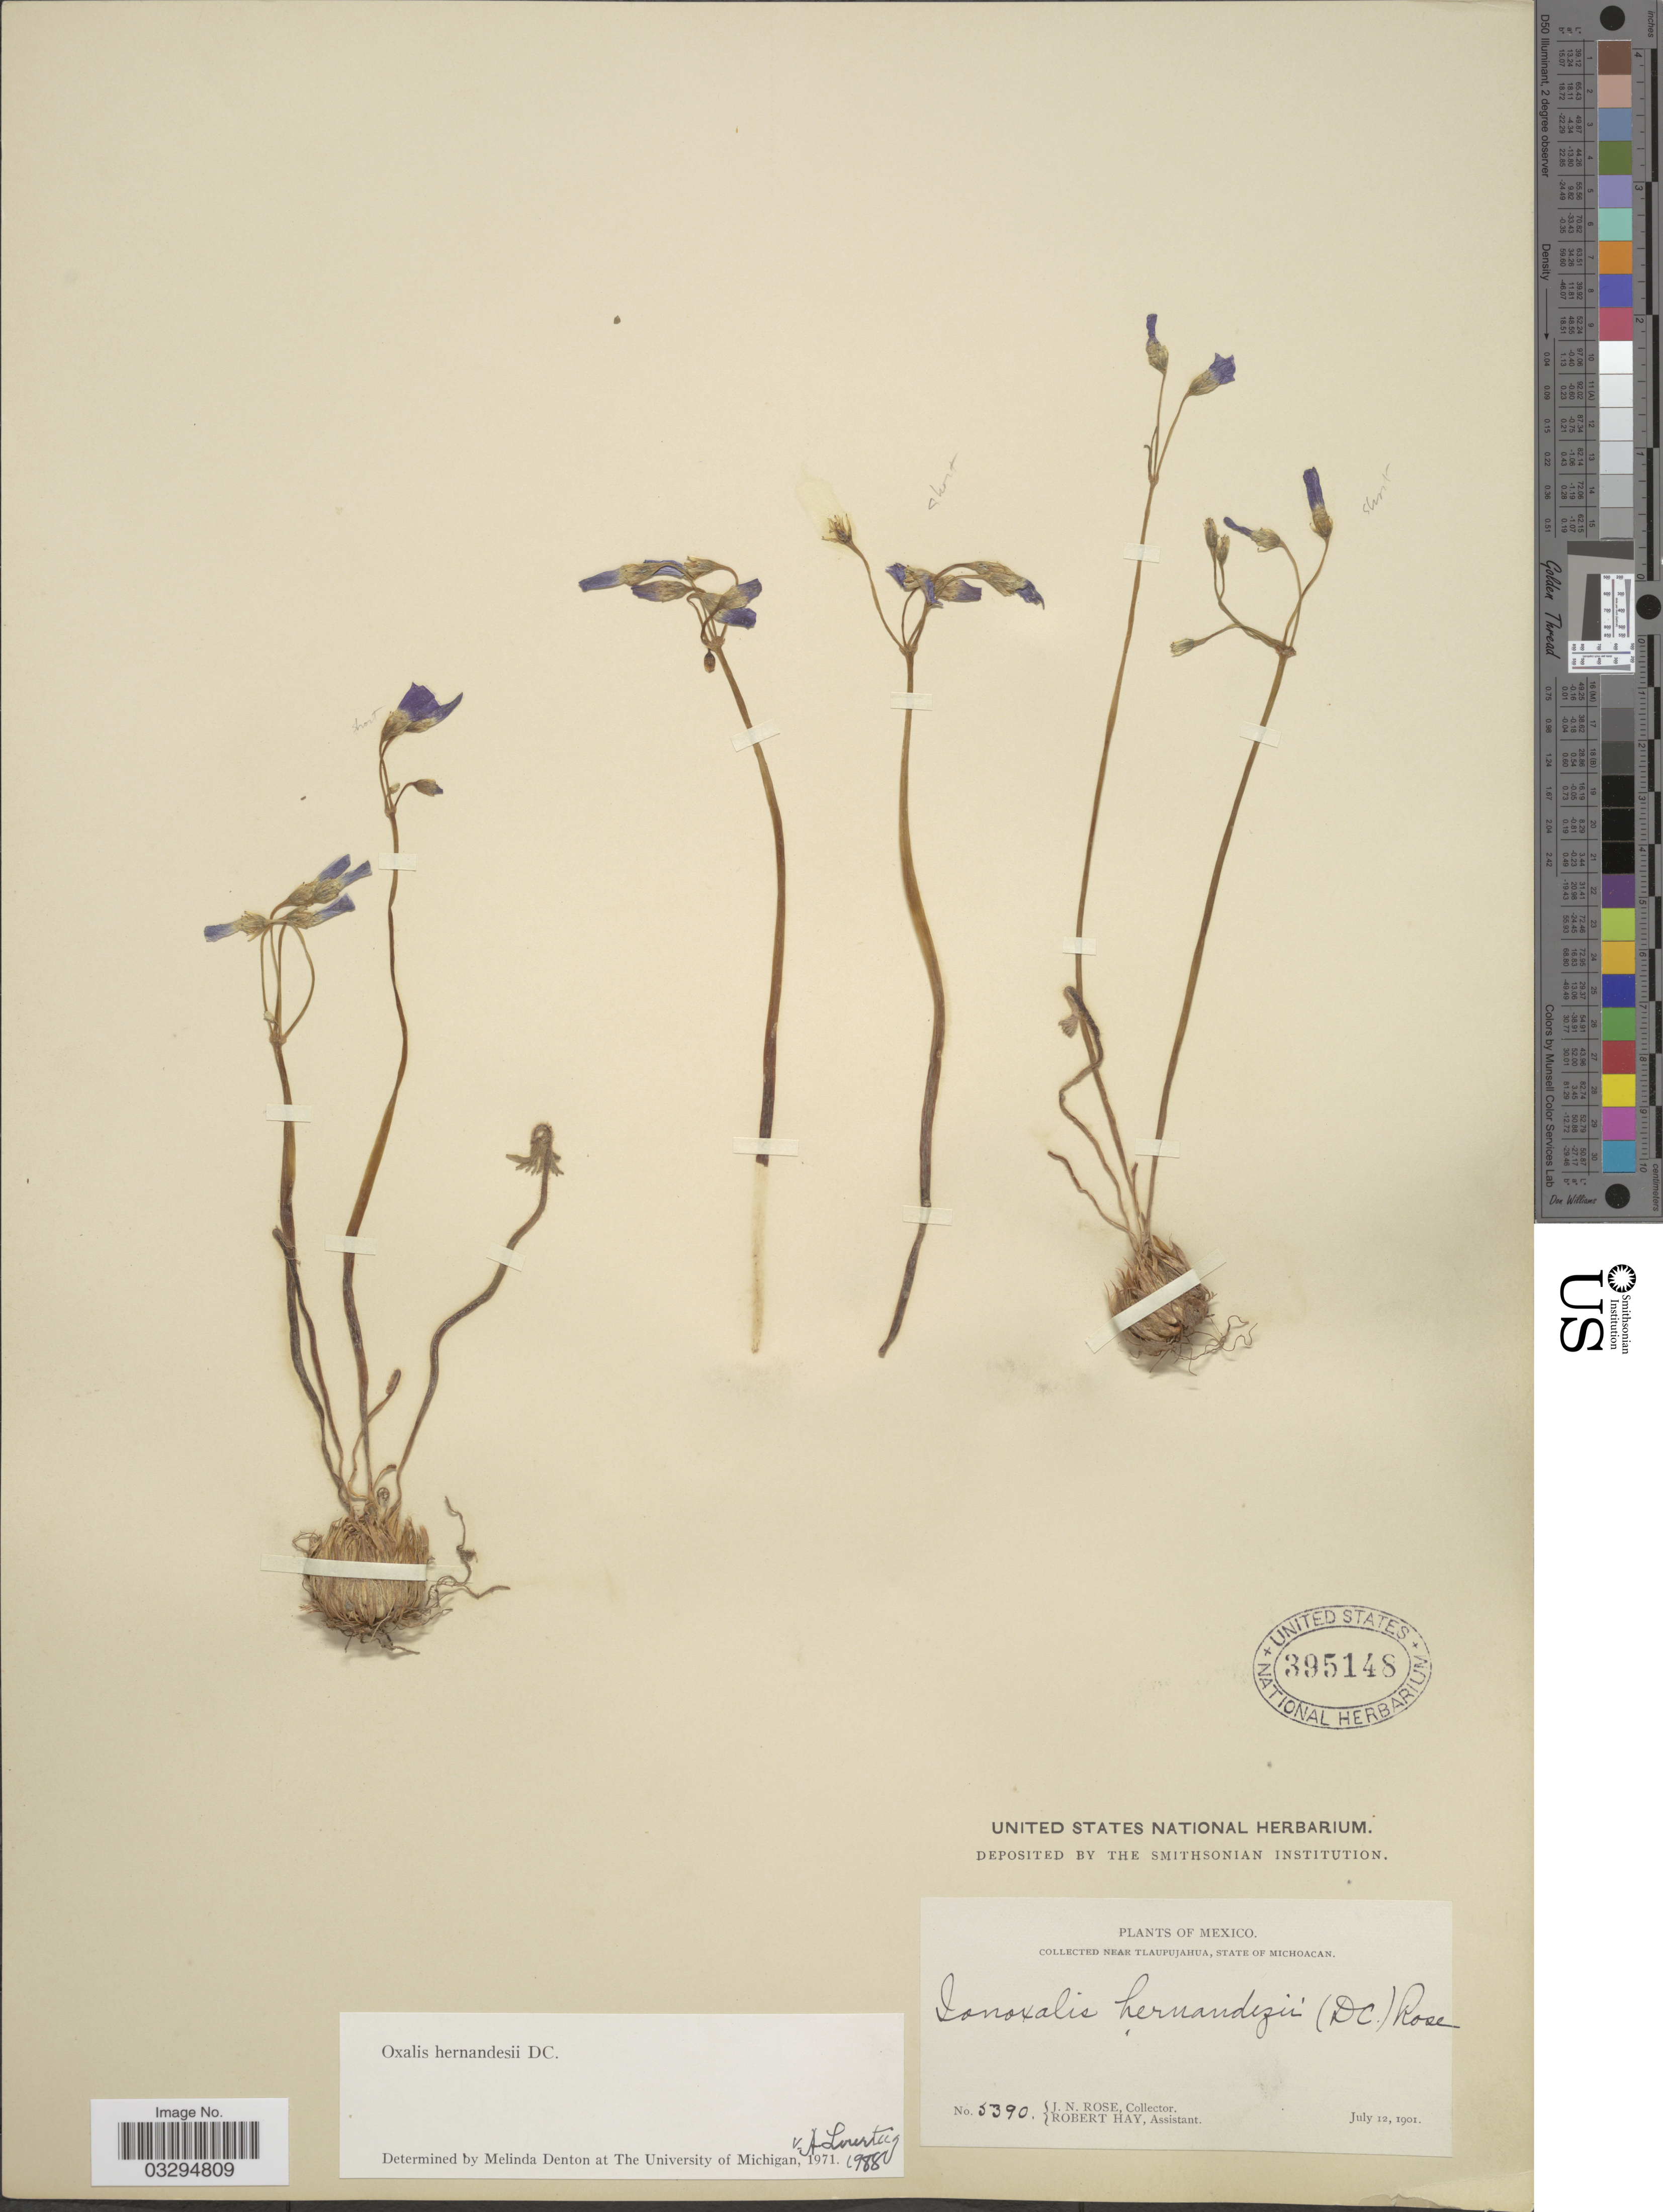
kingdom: Plantae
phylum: Tracheophyta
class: Magnoliopsida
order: Oxalidales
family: Oxalidaceae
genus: Oxalis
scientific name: Oxalis hernandezii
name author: Moc. & Sessé ex DC.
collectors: J. N. Rose & R. Hay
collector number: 5390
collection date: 1901-07-12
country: Mexico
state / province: Michoacán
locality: Near Tlaupujahua.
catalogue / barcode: US 395148